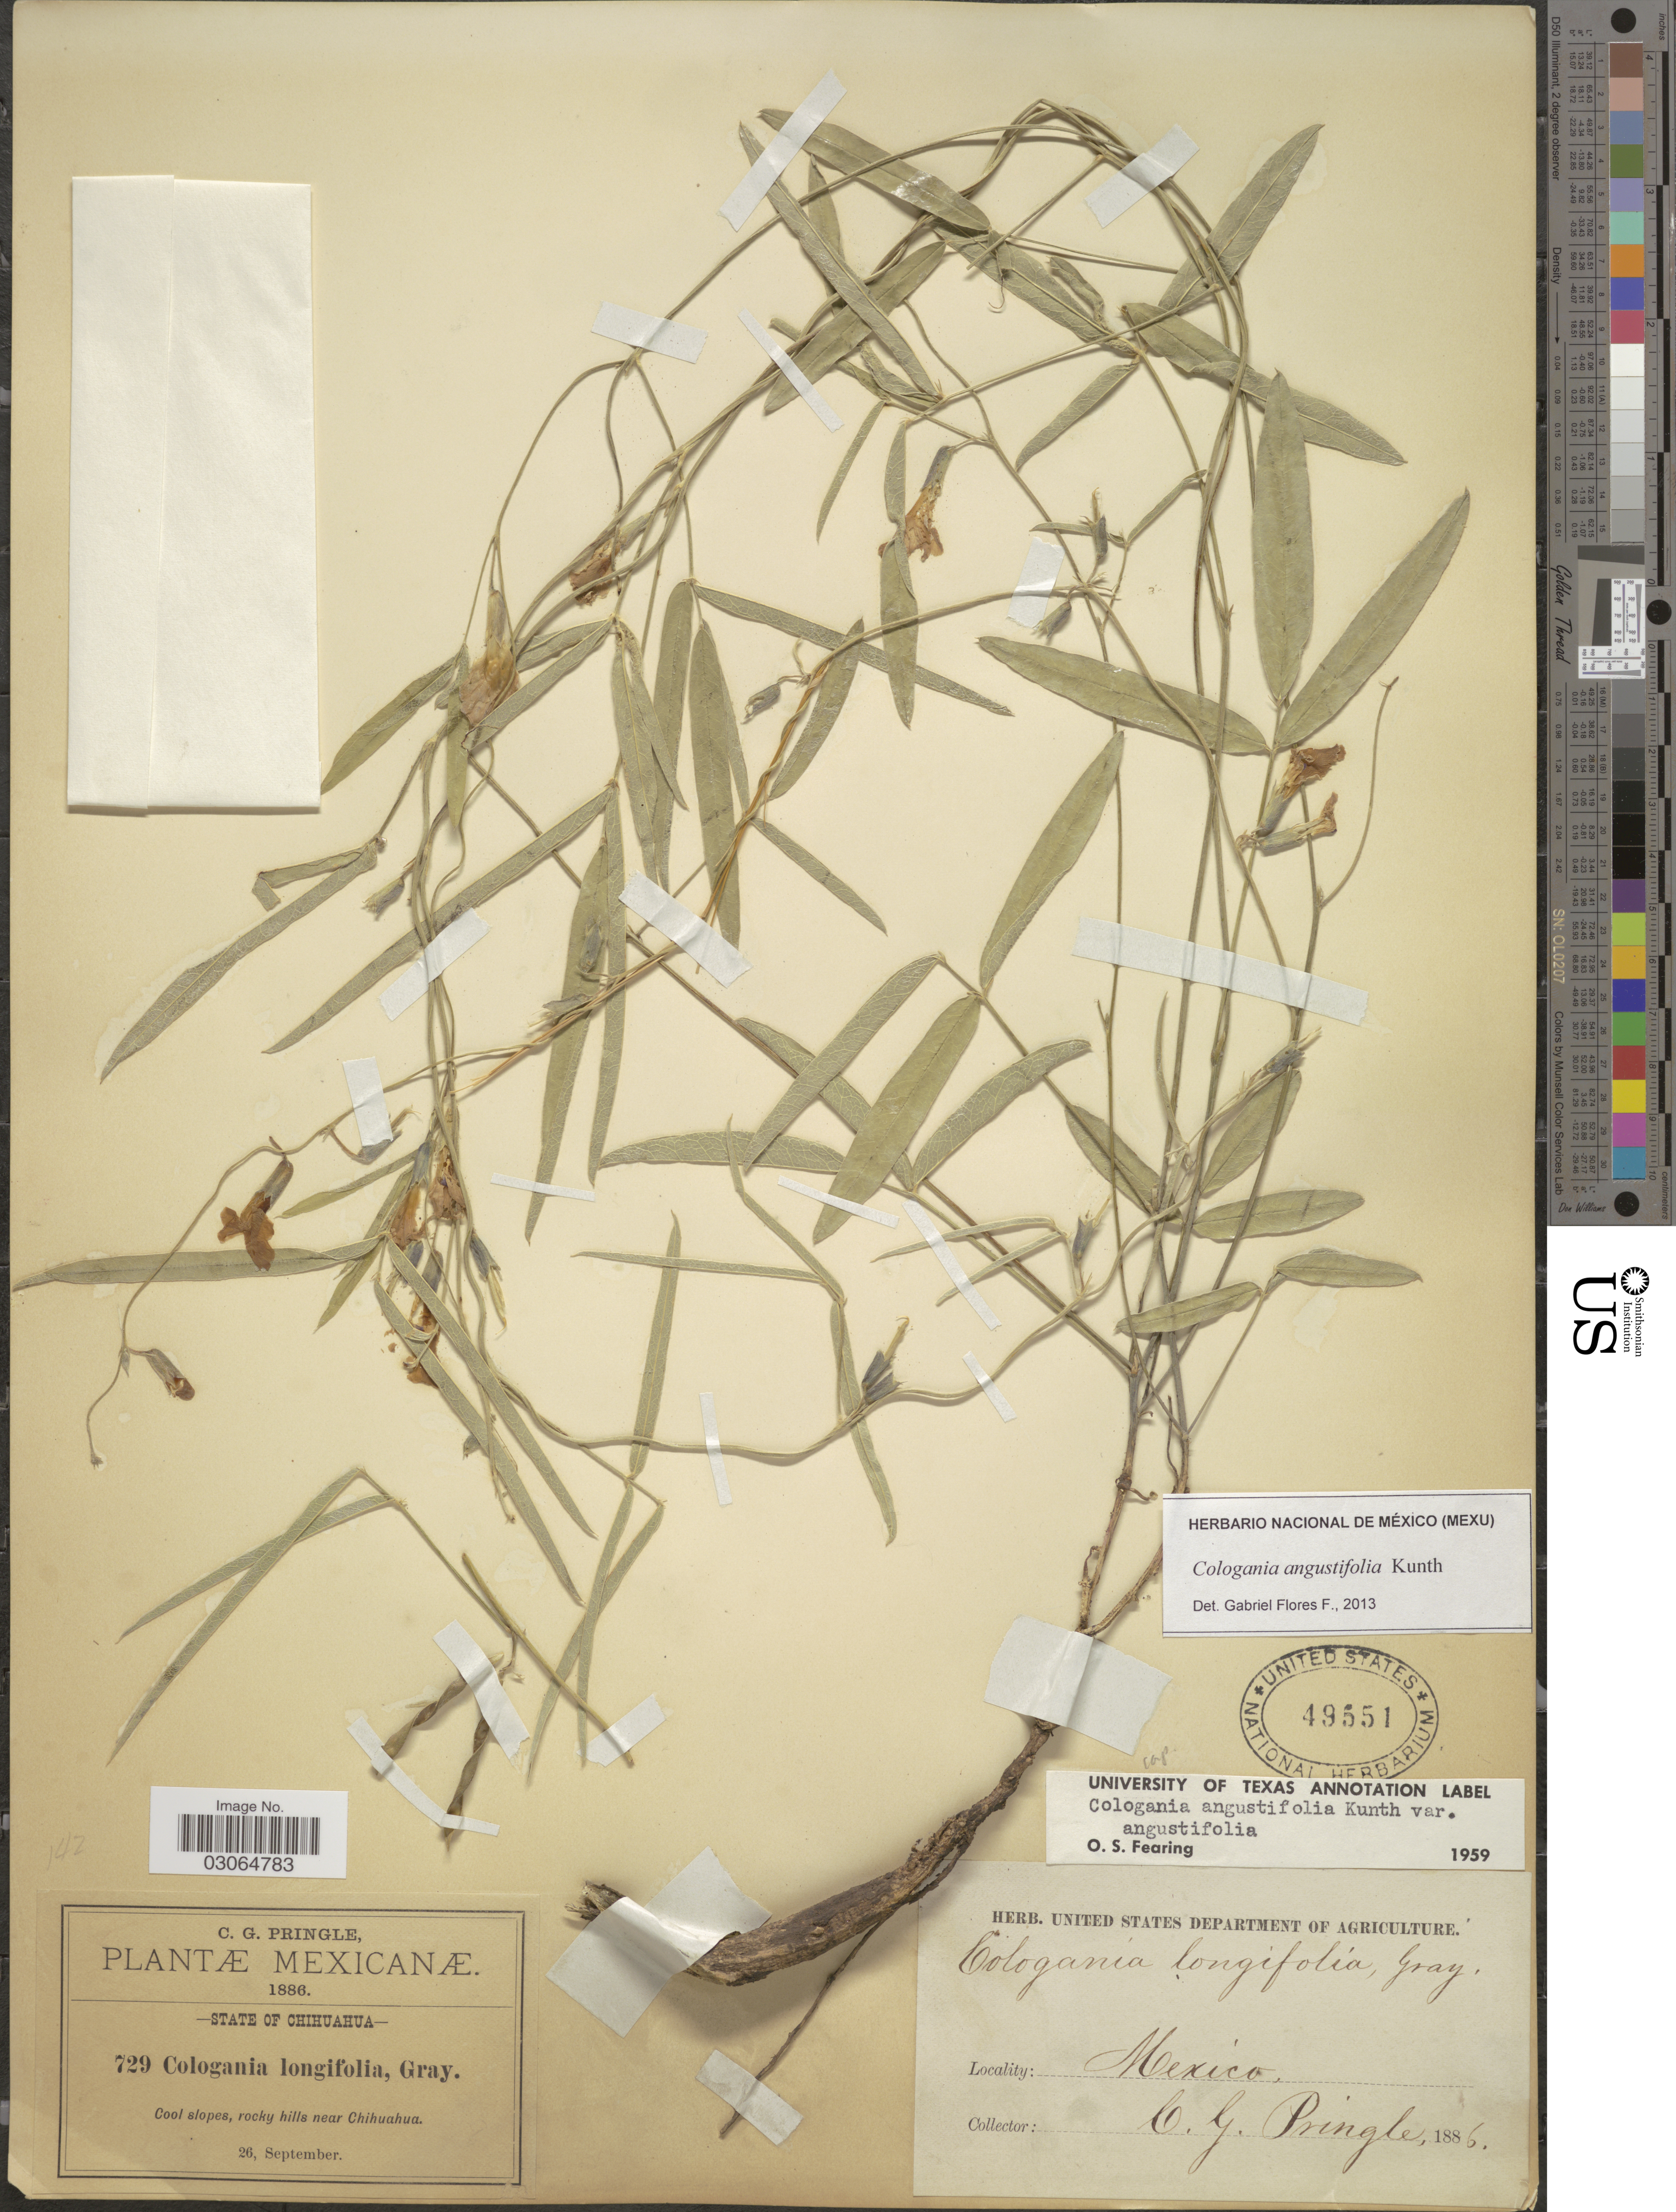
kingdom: Plantae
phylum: Tracheophyta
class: Magnoliopsida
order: Fabales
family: Fabaceae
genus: Cologania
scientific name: Cologania angustifolia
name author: Kunth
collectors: C. G. Pringle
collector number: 729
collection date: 1886-09-26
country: Mexico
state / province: Chihuahua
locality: Cool slopes, rocky hills near Chihuahua.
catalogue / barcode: US 49551